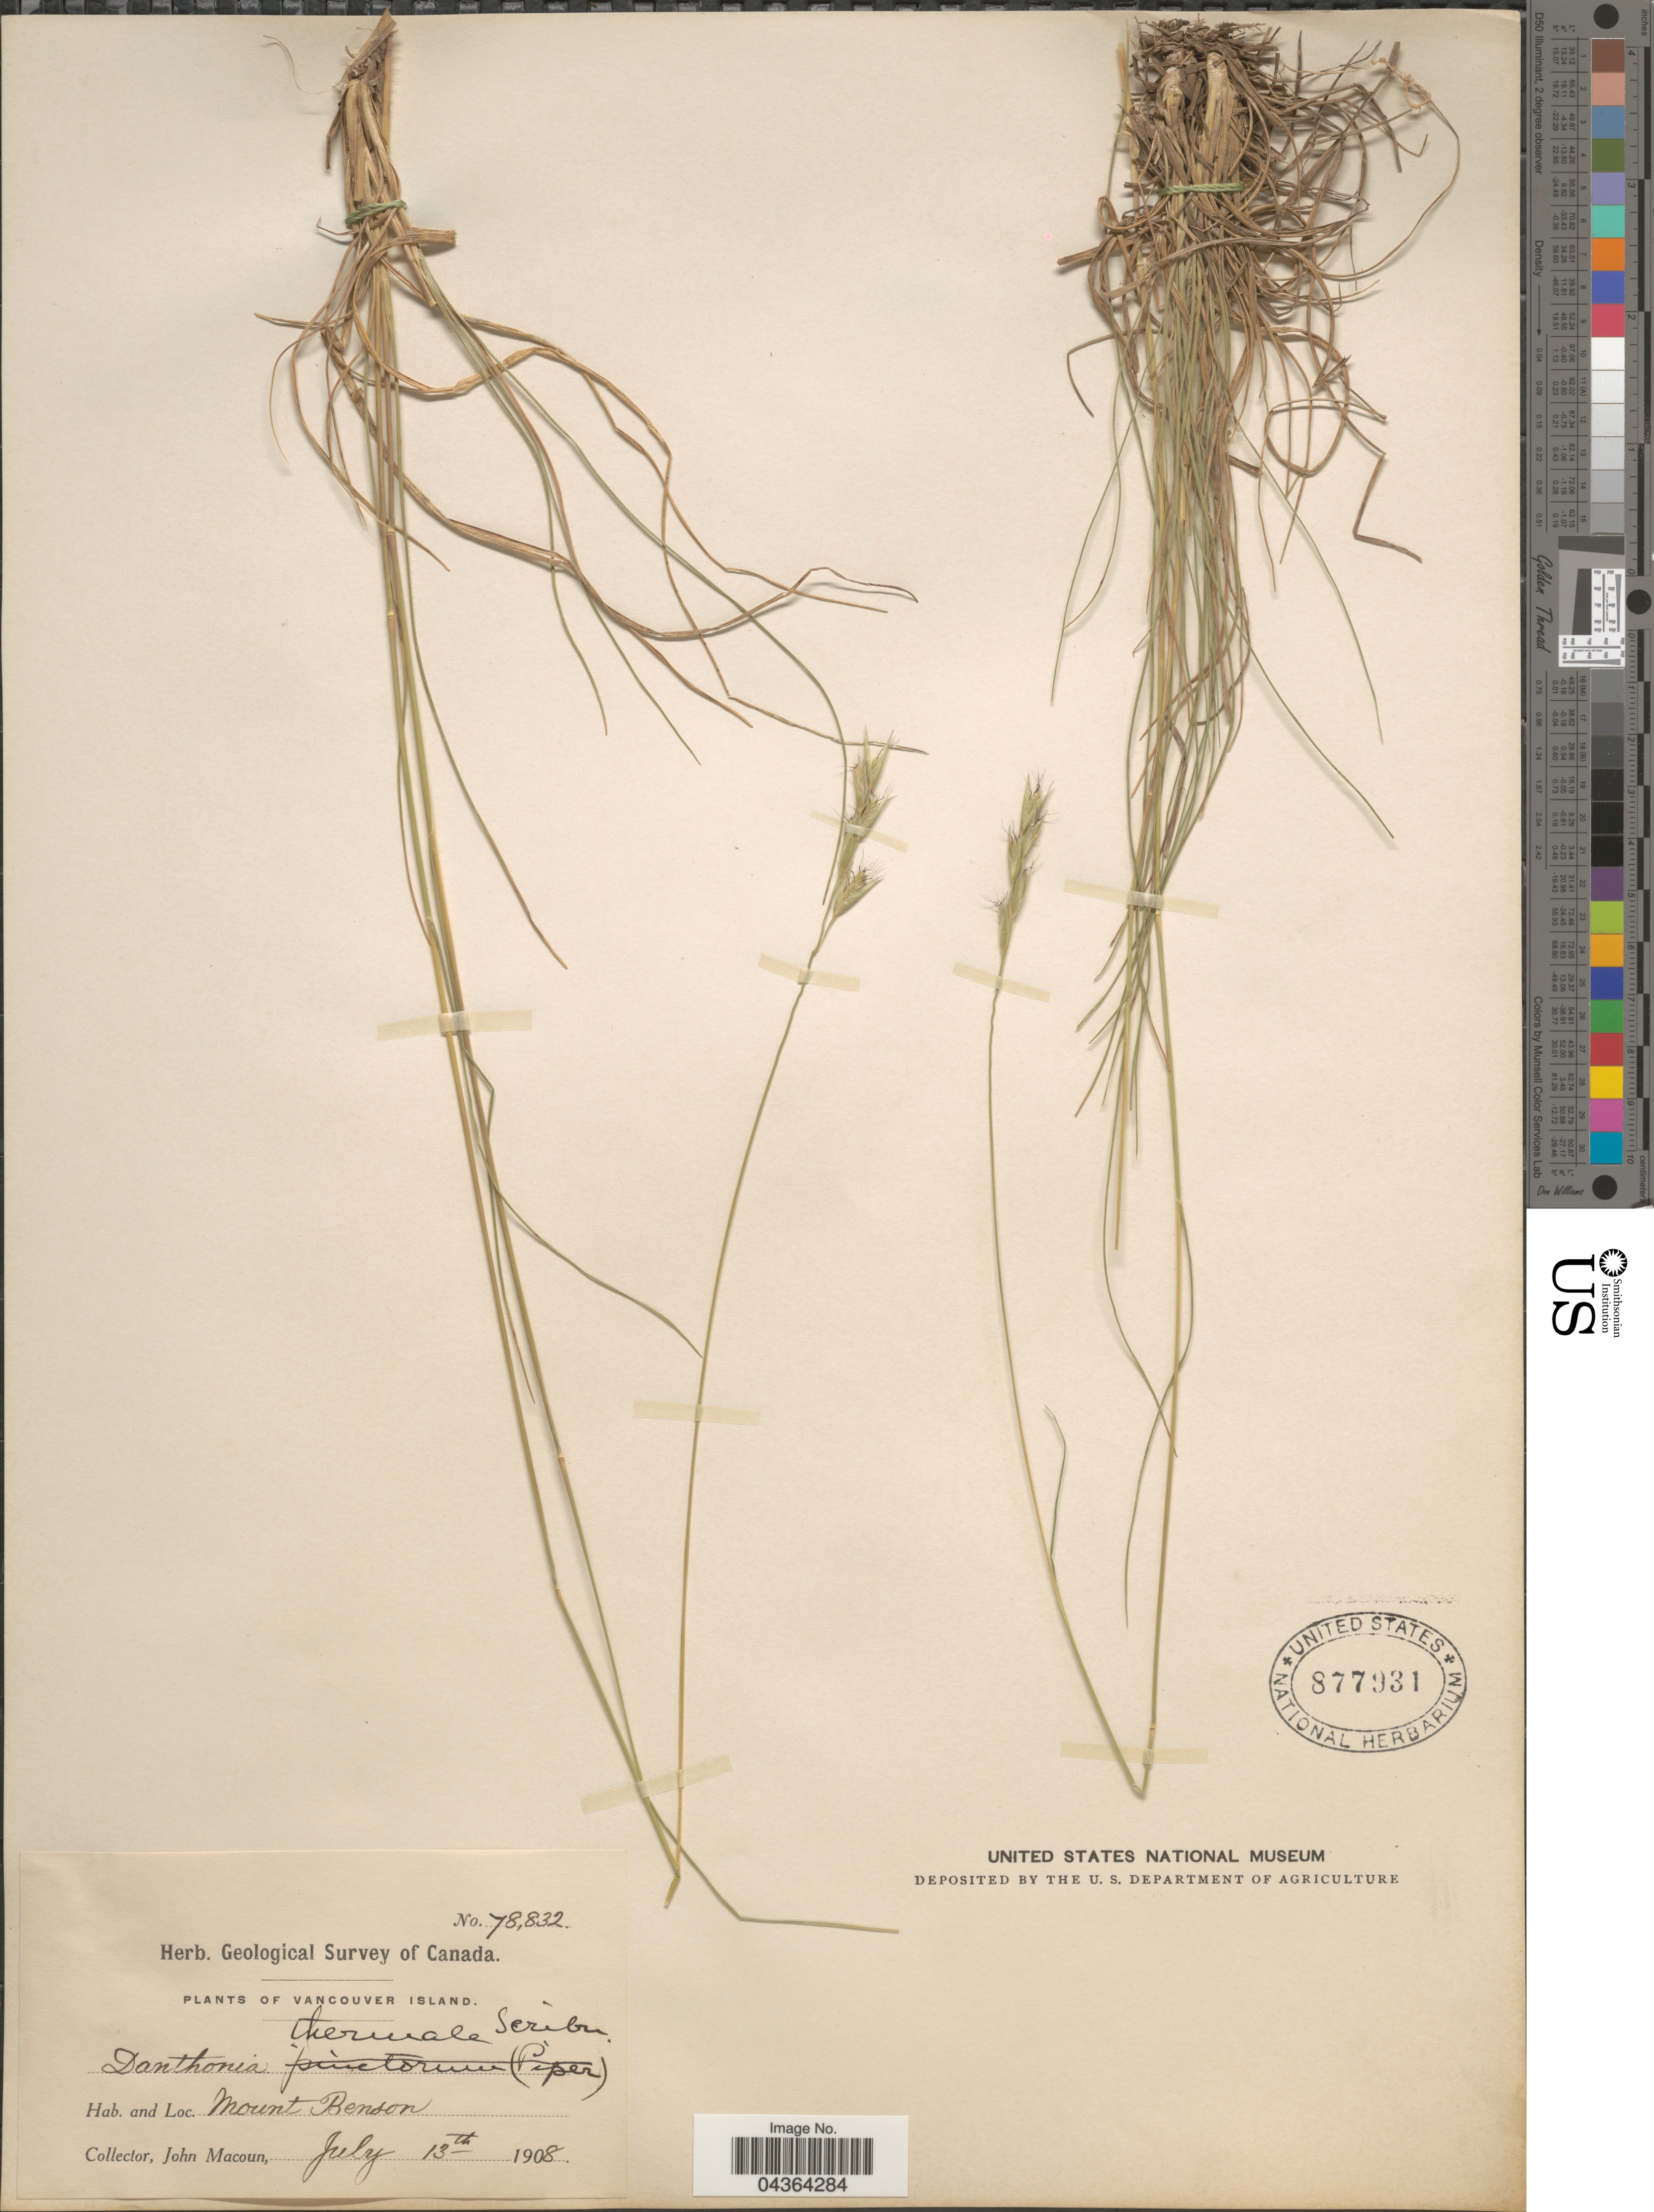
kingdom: Plantae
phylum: Tracheophyta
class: Liliopsida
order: Poales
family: Poaceae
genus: Danthonia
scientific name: Danthonia spicata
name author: (L.) P. Beauv. ex Roem. & Schult.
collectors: J. Macoun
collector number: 78832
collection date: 1908-07-13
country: Canada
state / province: British Columbia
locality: Geological Survey of Canada. Vancouver Island. Mount Benson.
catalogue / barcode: US 877931